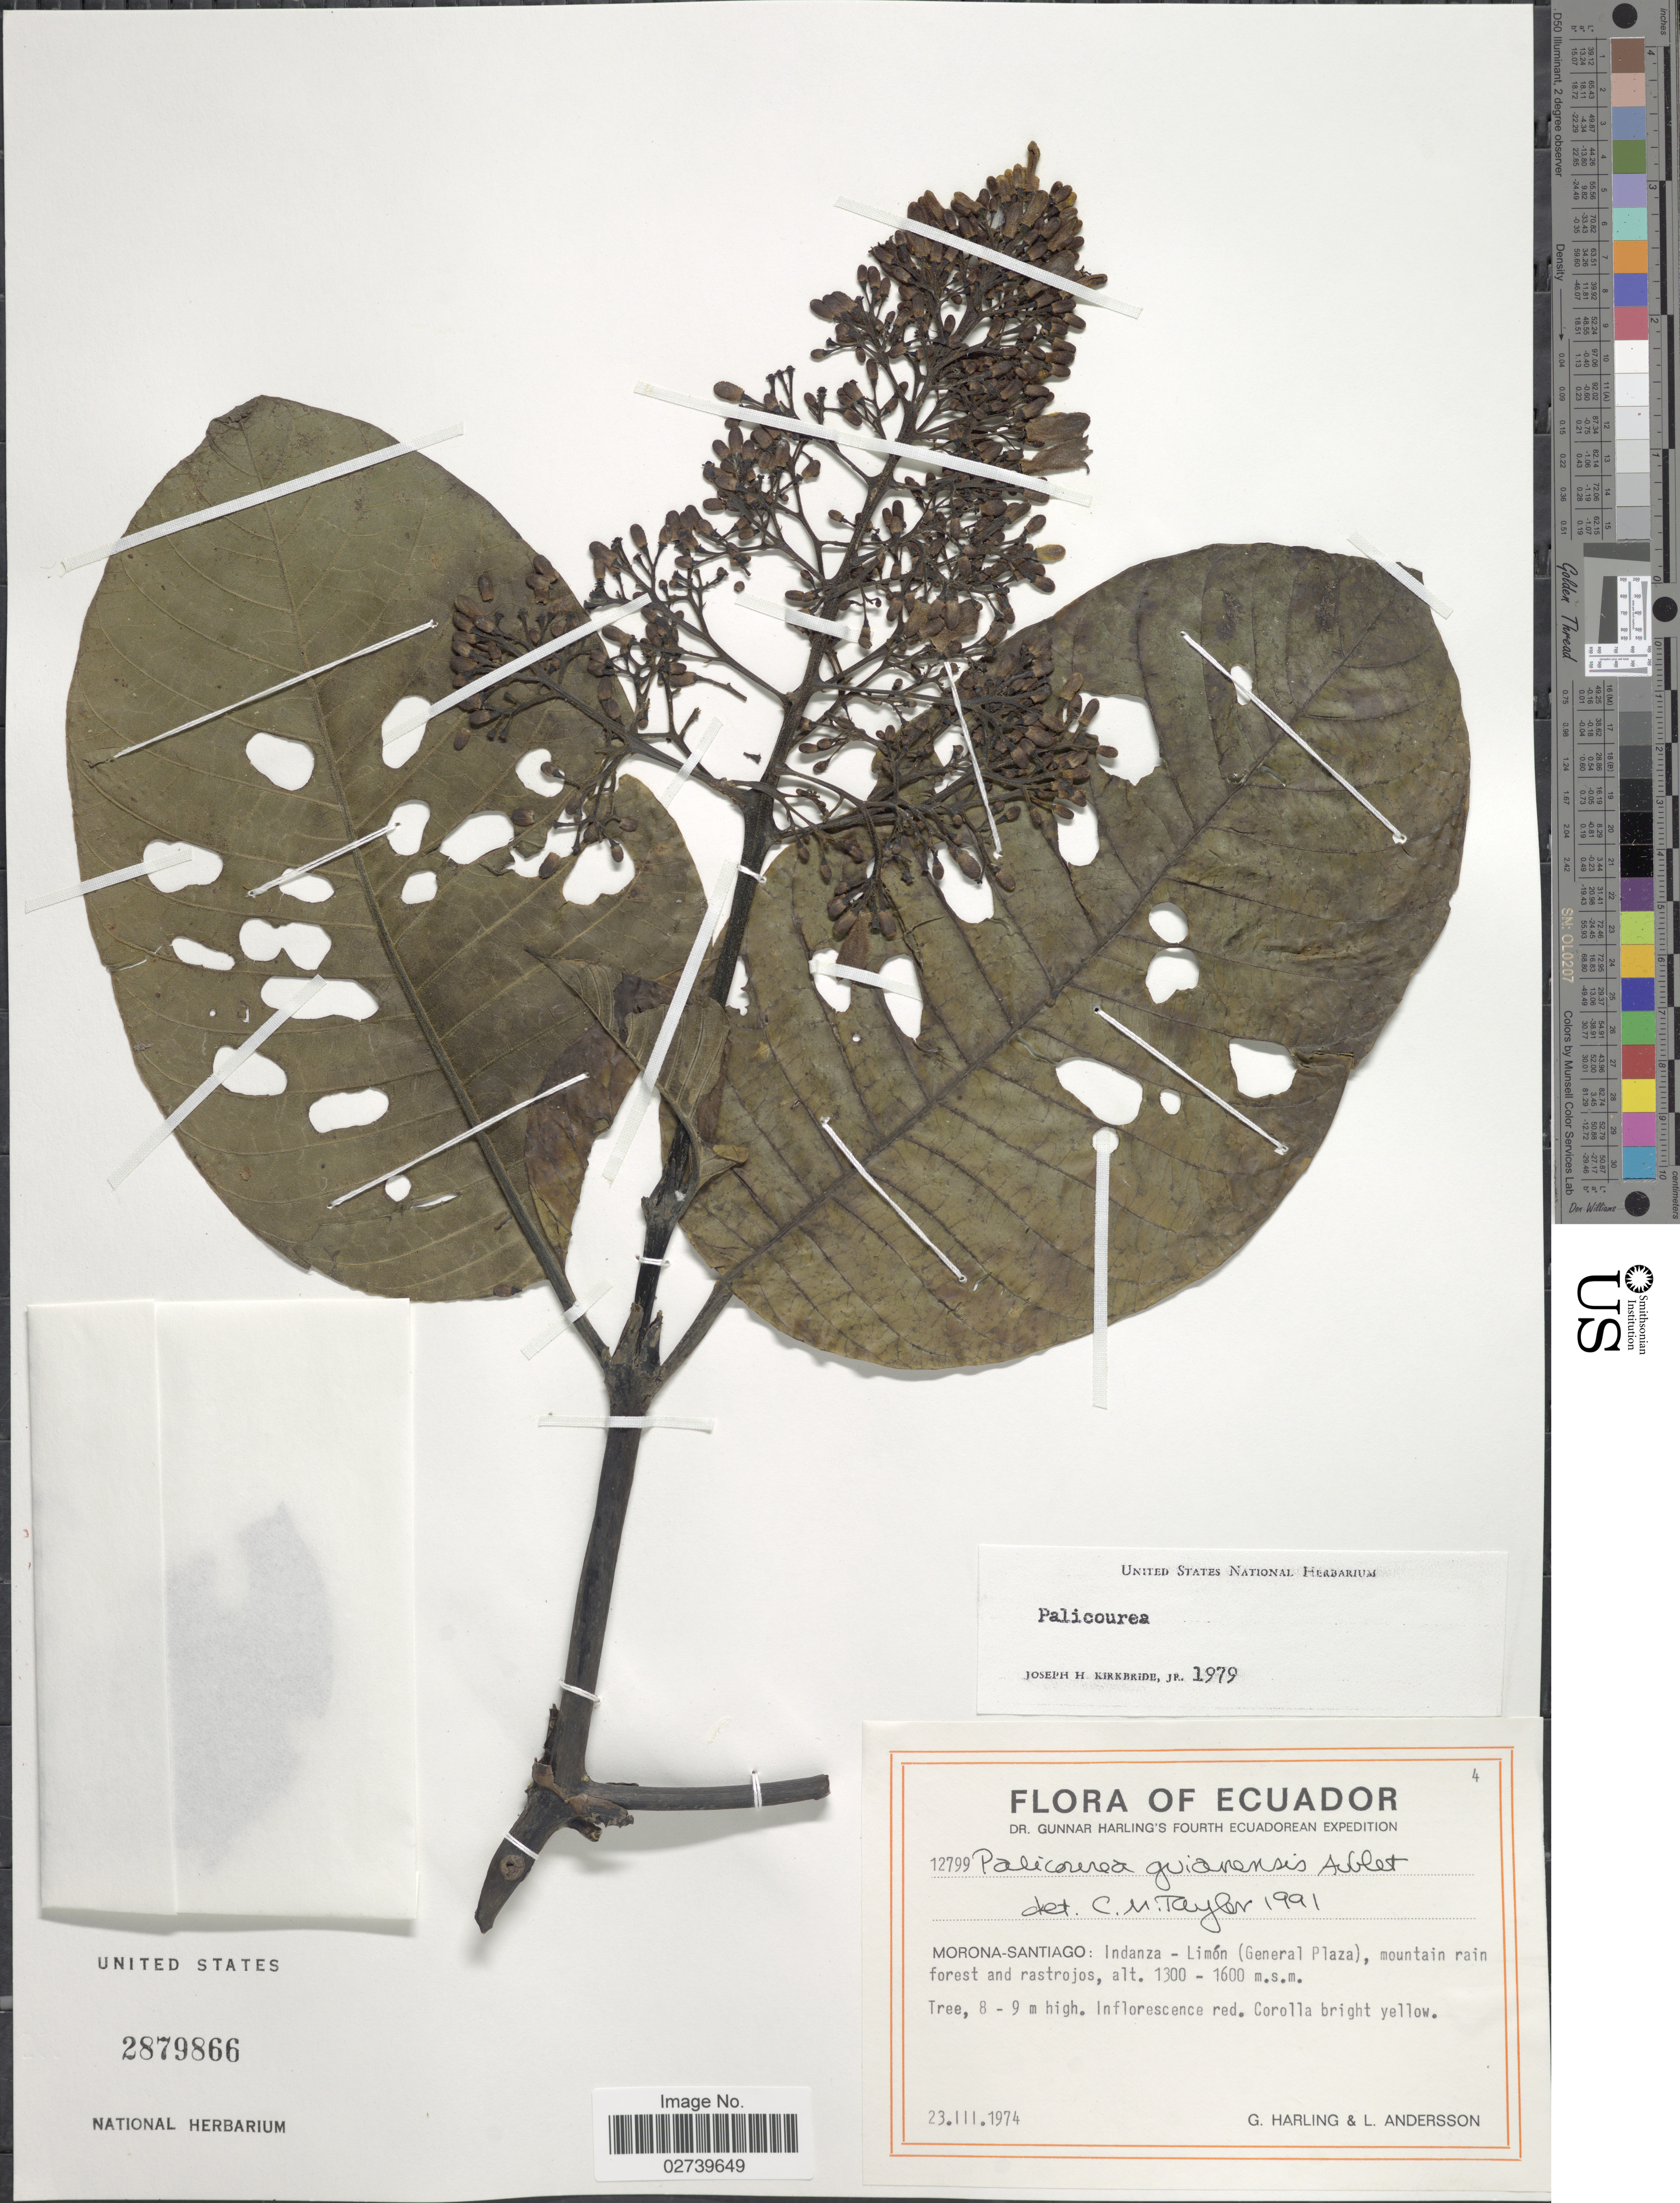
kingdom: Plantae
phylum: Tracheophyta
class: Magnoliopsida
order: Gentianales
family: Rubiaceae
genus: Palicourea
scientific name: Palicourea guianensis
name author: Aubl.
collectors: G. Harling & L. Andersson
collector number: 12799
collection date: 1974-03-23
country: Ecuador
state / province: Morona-Santiago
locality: Indanza-Limon (General Plaza), mountain rain forest and rastrojos.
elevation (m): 1300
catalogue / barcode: US 2879866